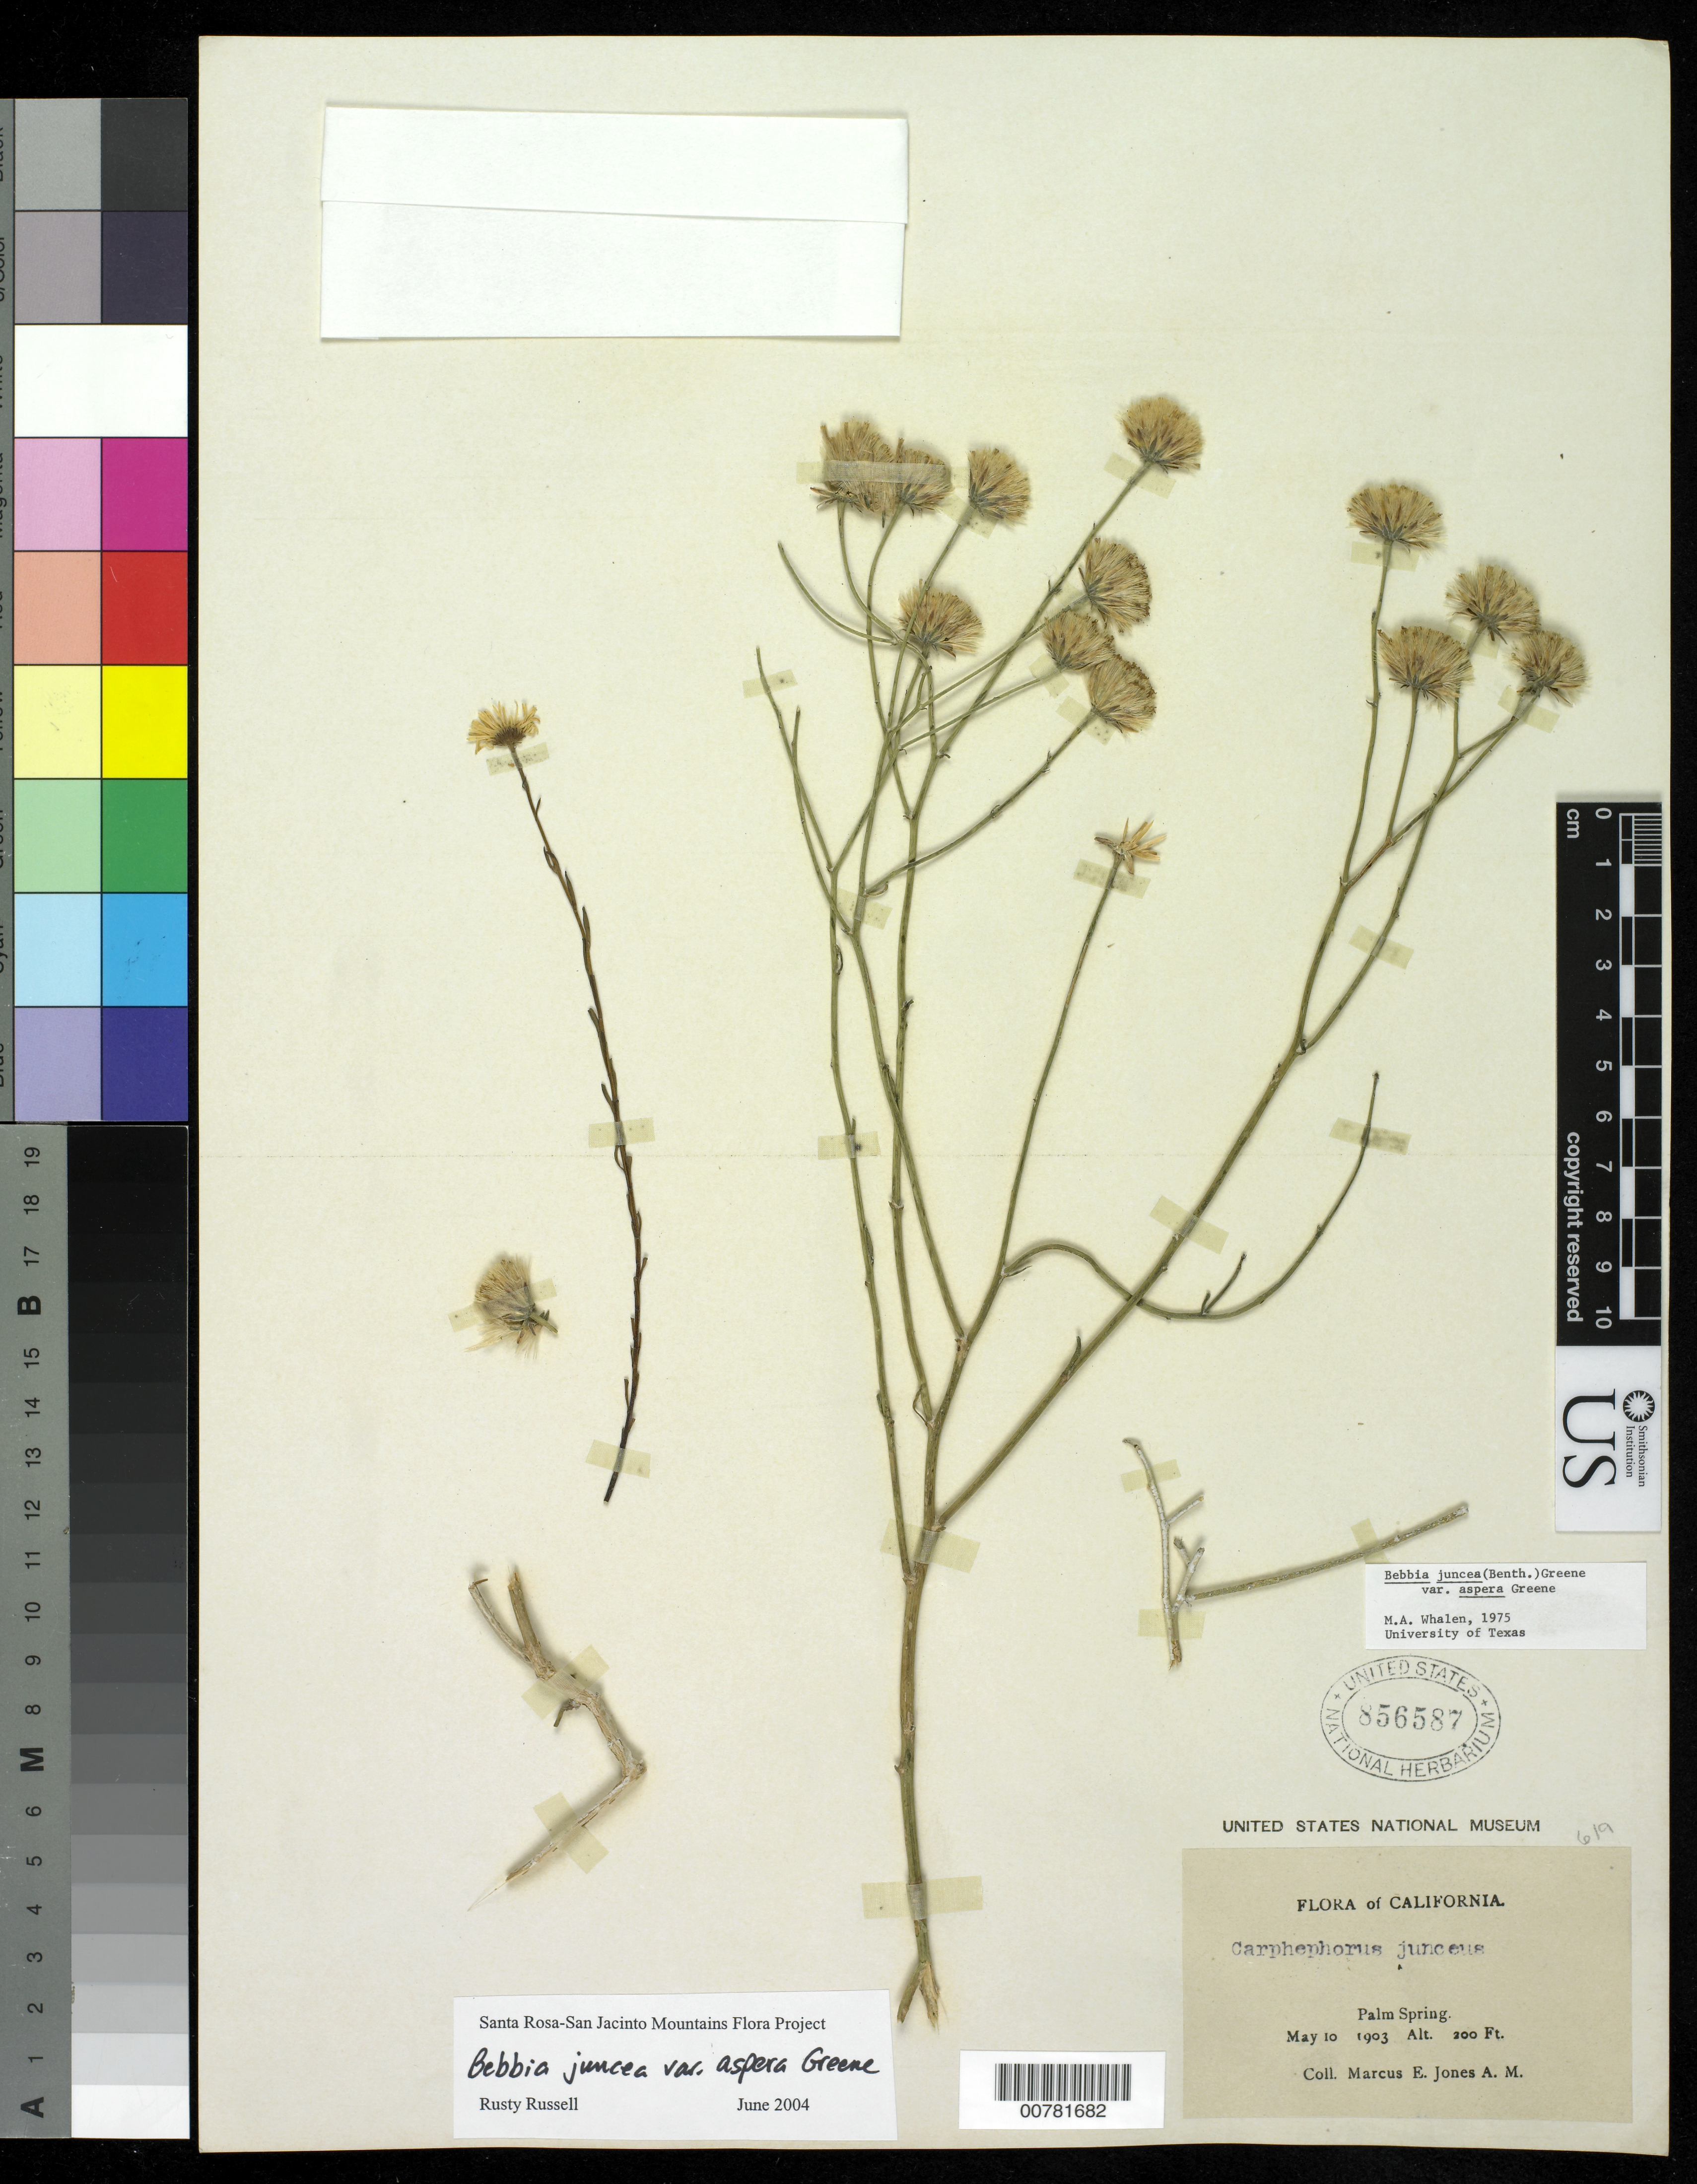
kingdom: Plantae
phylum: Tracheophyta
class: Magnoliopsida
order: Asterales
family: Asteraceae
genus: Bebbia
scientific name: Bebbia juncea var. aspera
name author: Greene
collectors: M. E. Jones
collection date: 1903-05-10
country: United States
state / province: California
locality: Palm Spring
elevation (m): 61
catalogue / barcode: US 856587